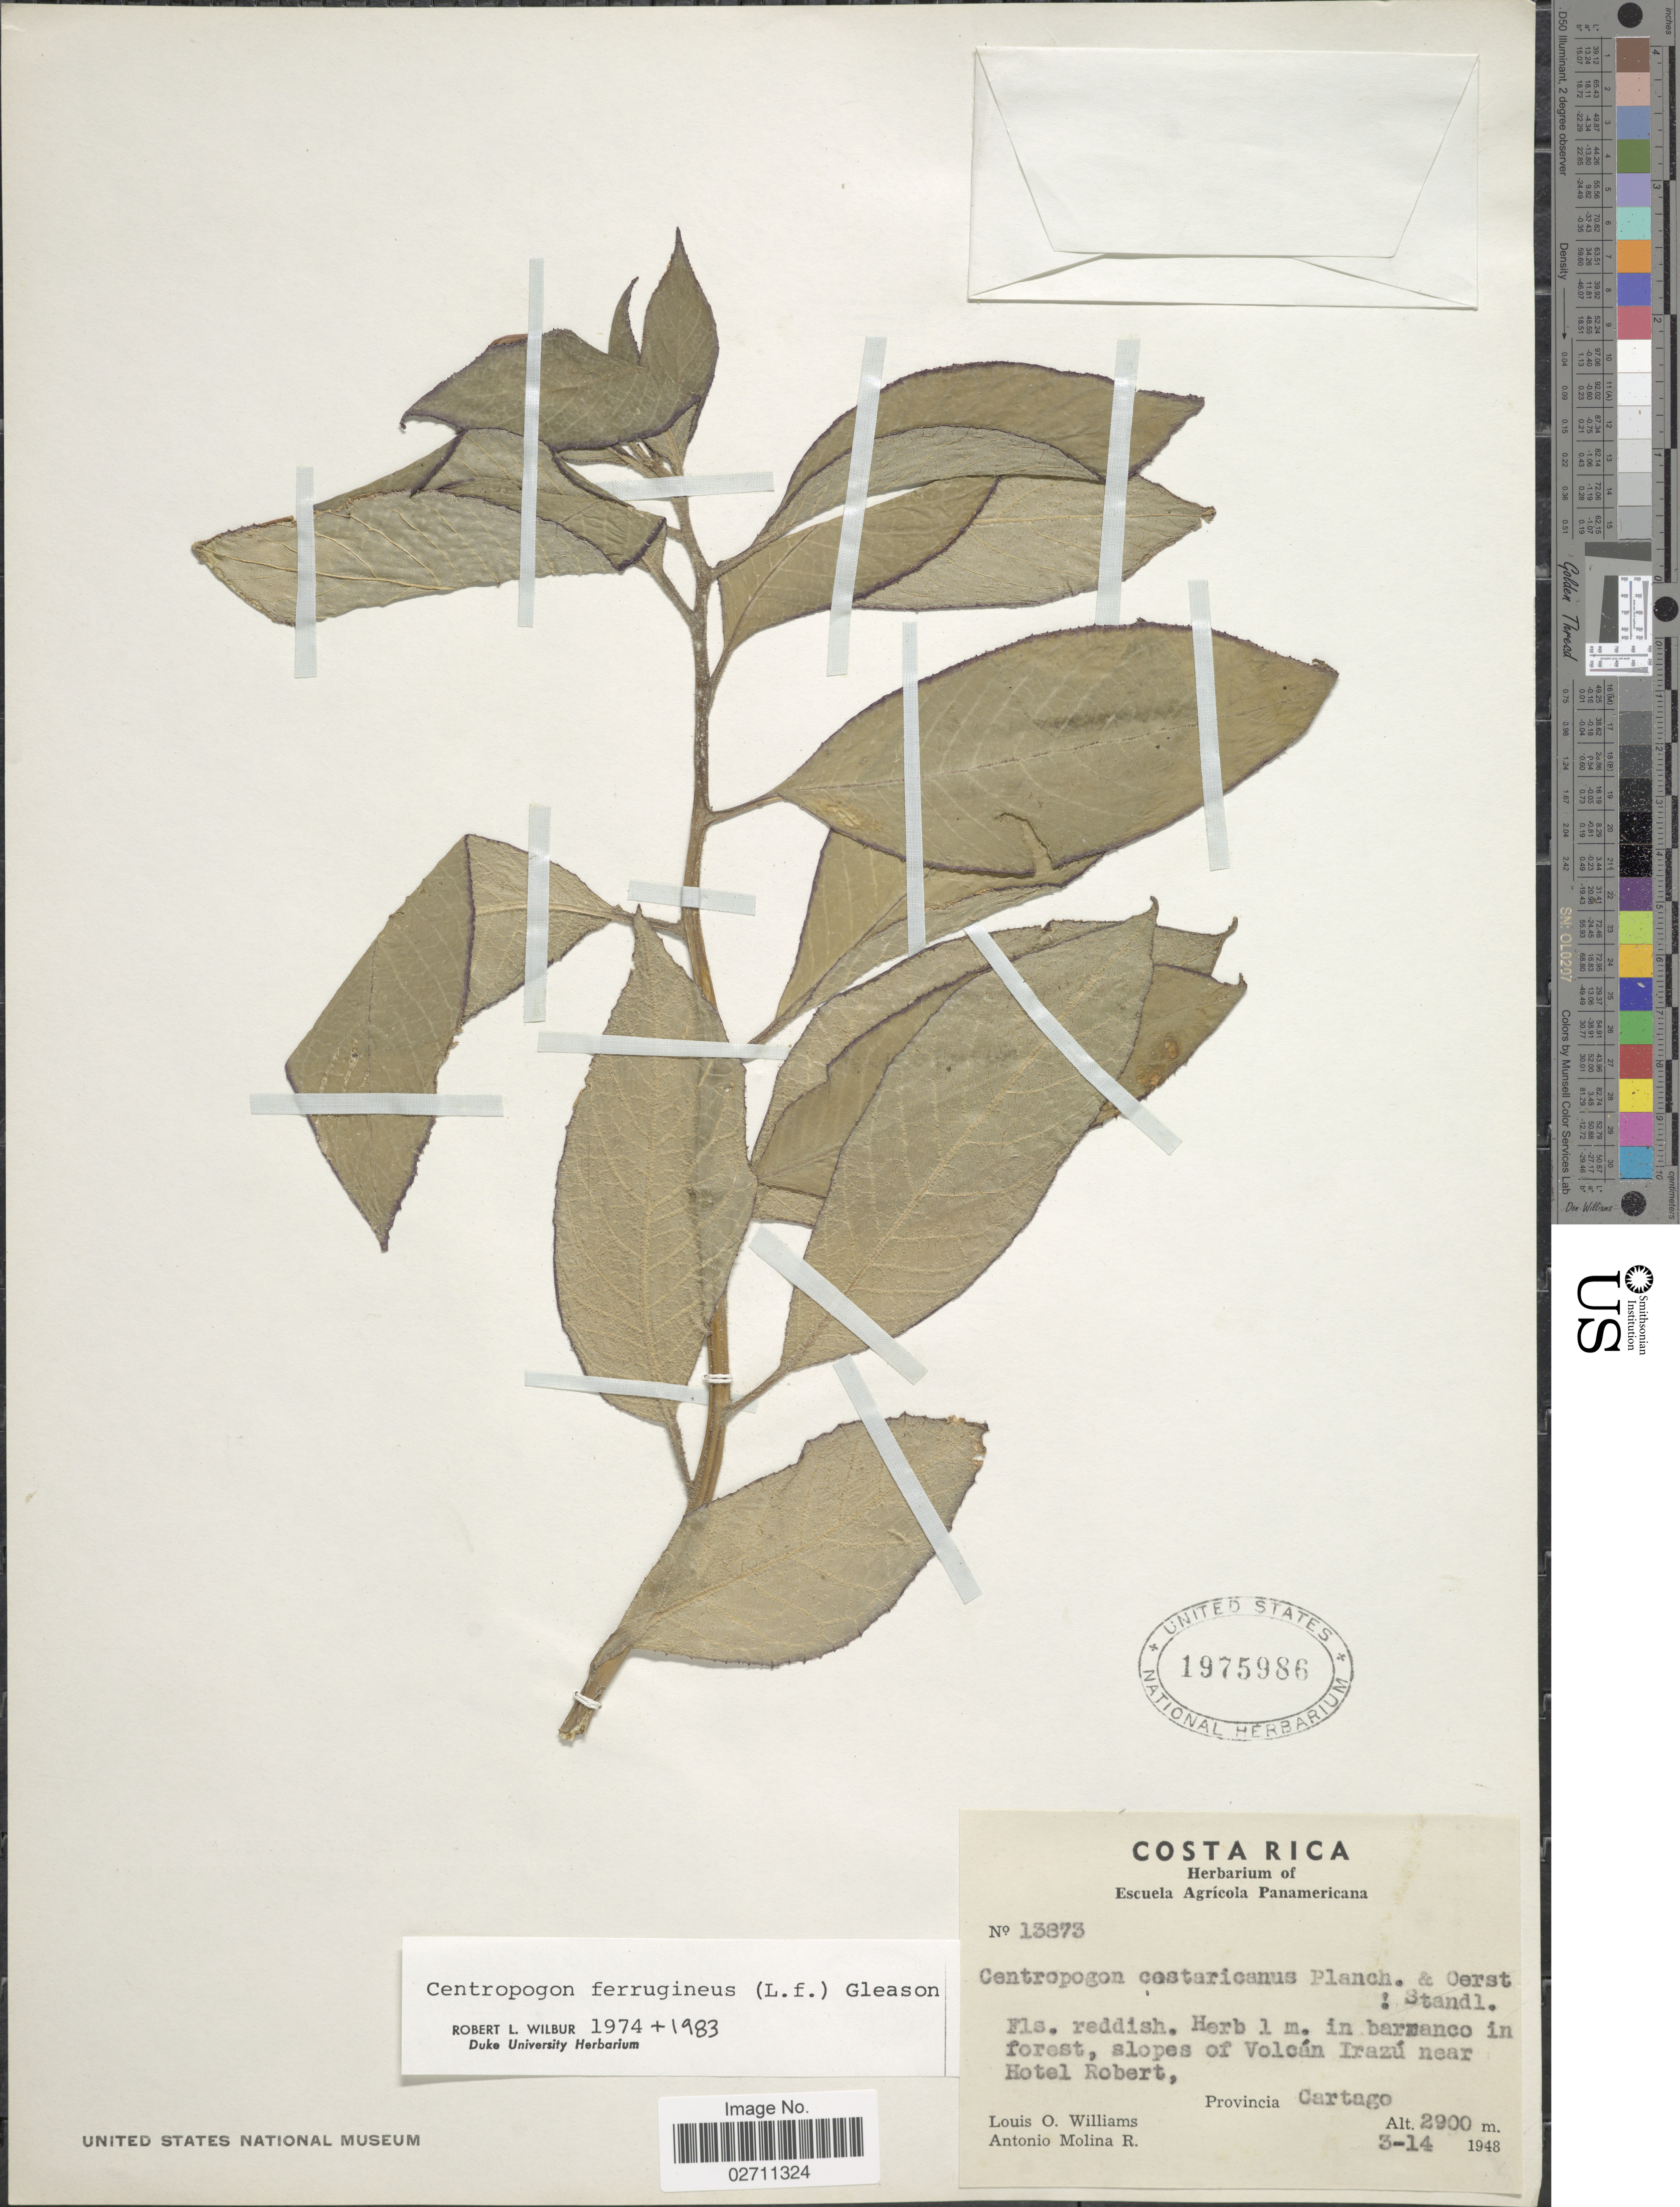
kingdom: Plantae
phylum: Tracheophyta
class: Magnoliopsida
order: Asterales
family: Campanulaceae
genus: Centropogon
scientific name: Centropogon ferrugineus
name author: (L. f.) Gleason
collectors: L. O. Williams & A. Molina R.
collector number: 13873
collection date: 1948-03-14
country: Costa Rica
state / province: Cartago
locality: In barranco in forest, slopes of Volcan Irazu near Hotel Robert.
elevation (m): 2900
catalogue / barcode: US 1975986